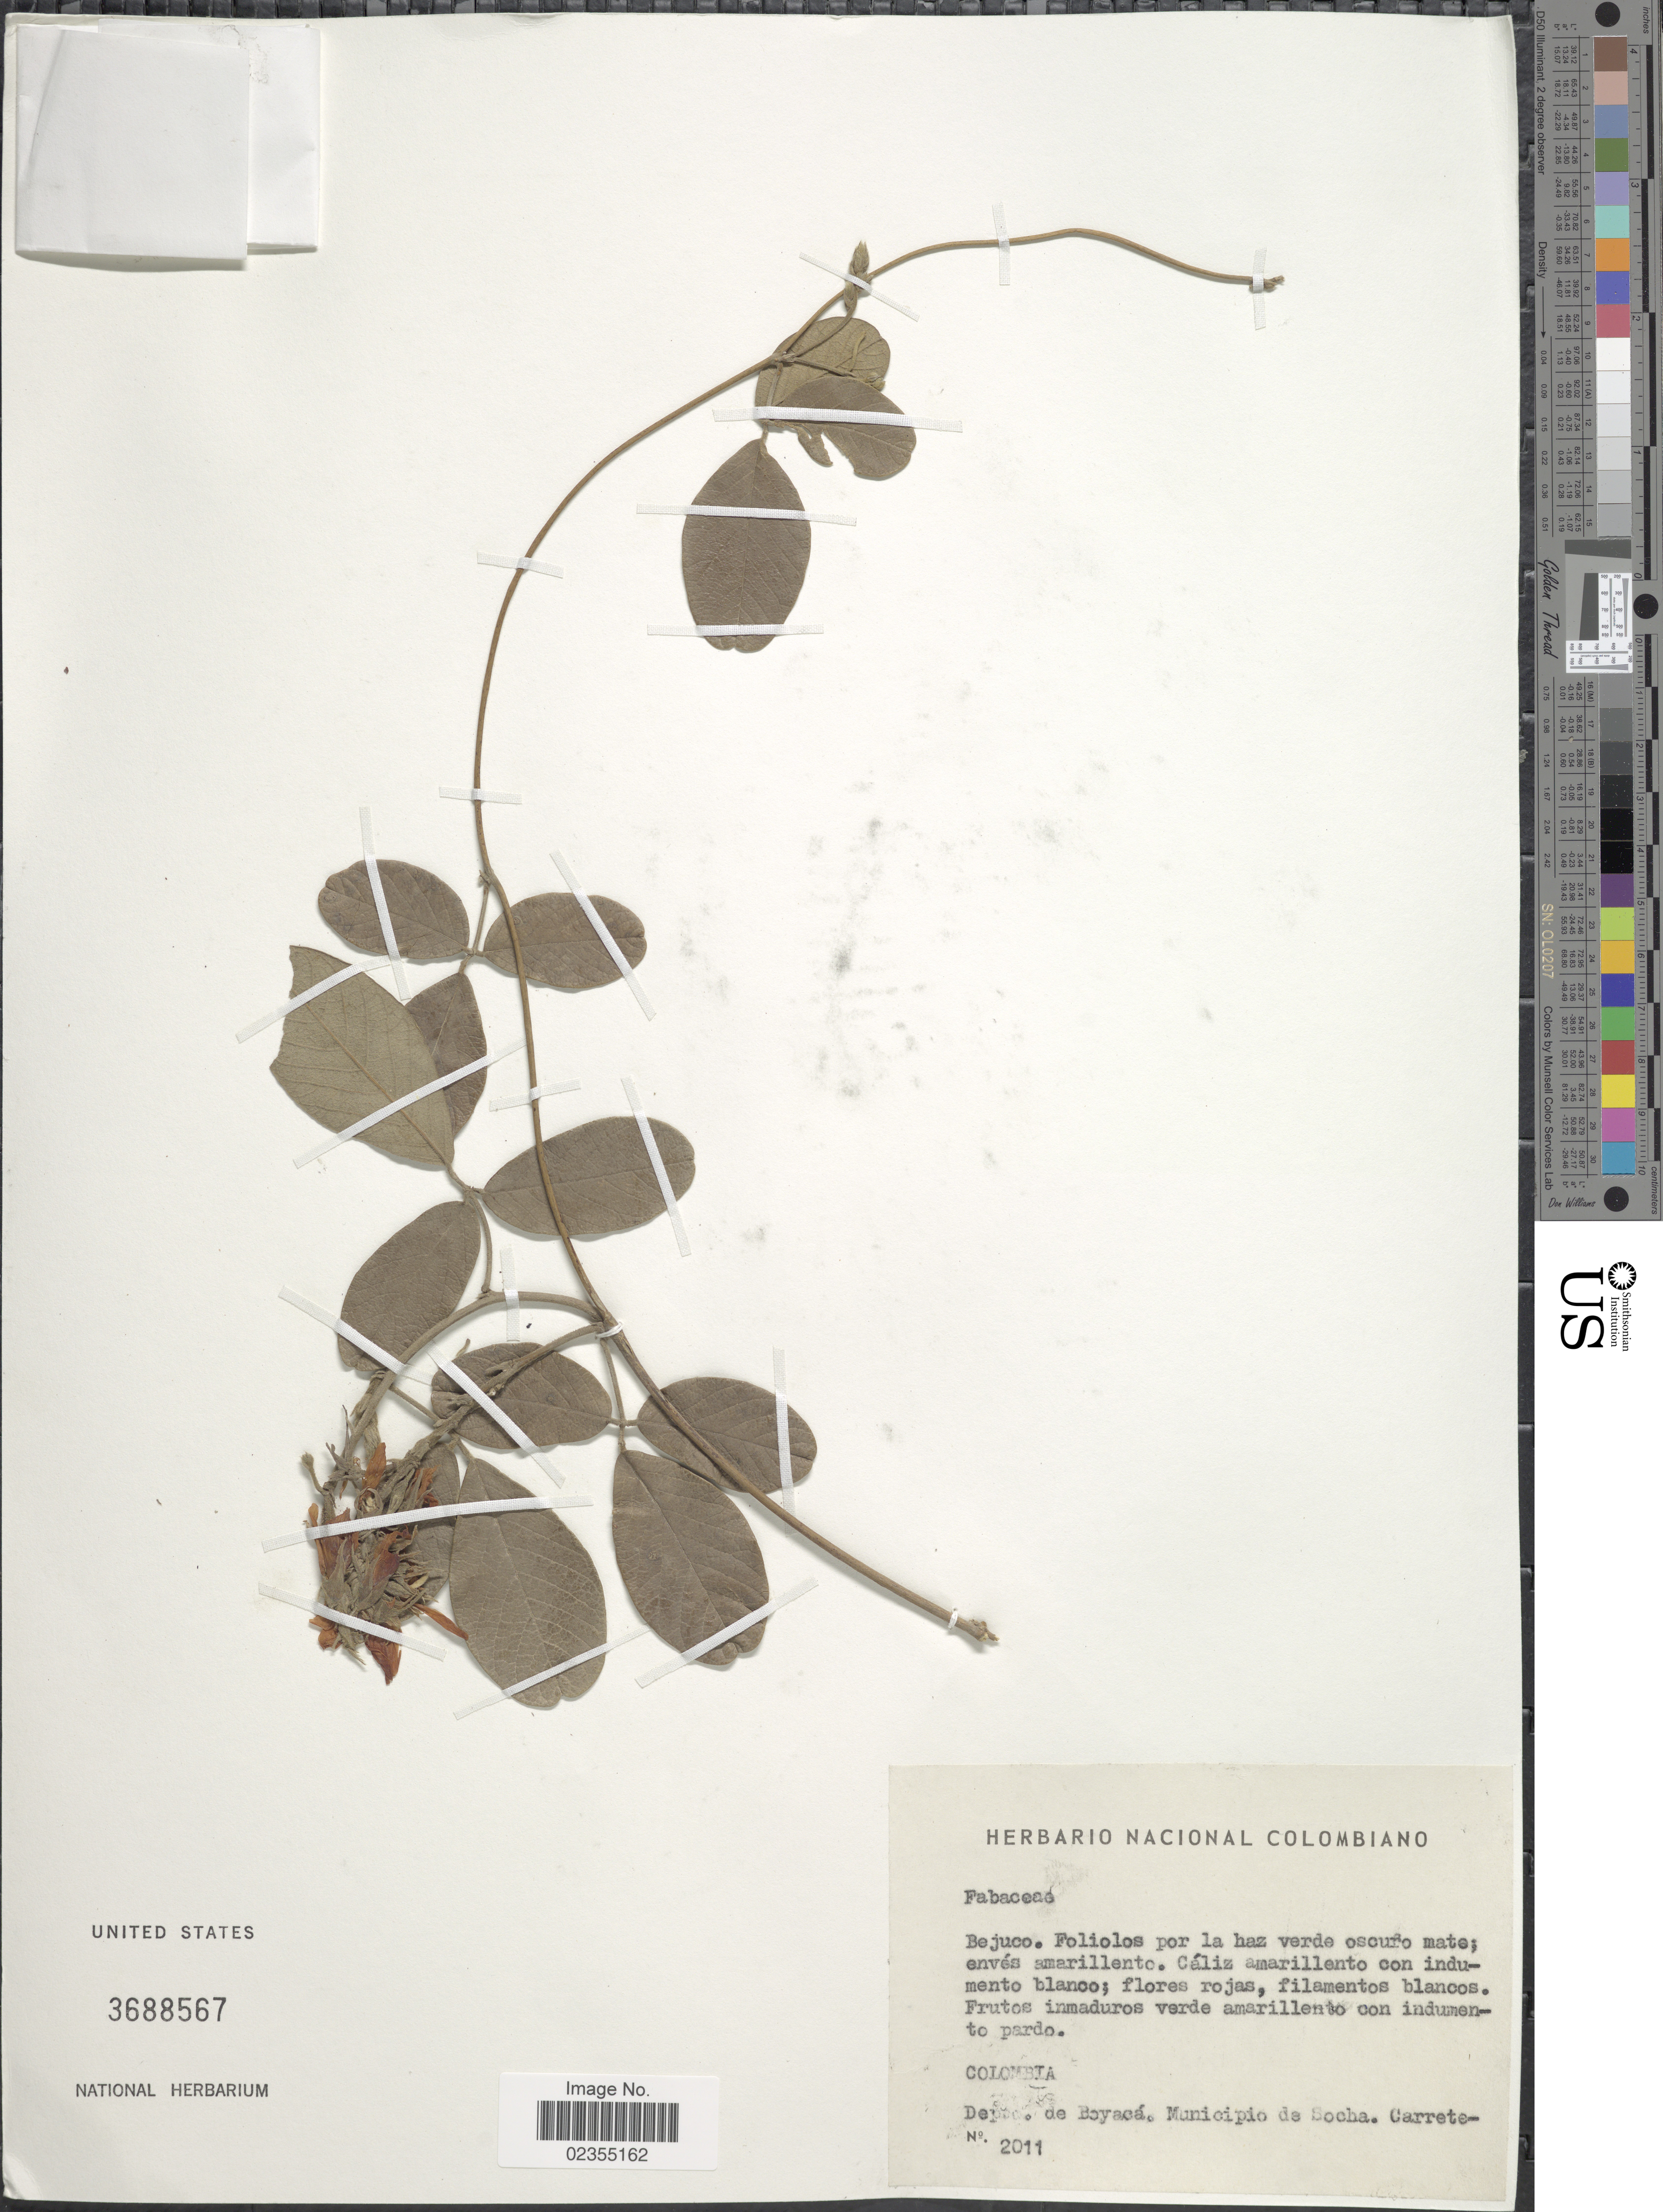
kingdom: Plantae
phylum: Tracheophyta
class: Magnoliopsida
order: Fabales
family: Fabaceae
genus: Galactia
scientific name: Galactia lindenii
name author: Burkart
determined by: Ruiz, L. K.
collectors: ex Herb. Nacional de Colombiano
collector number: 2011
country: Colombia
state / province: Boyacá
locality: Depto. de Boyacá. Municipio de Socha. Carretera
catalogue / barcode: US 3688567